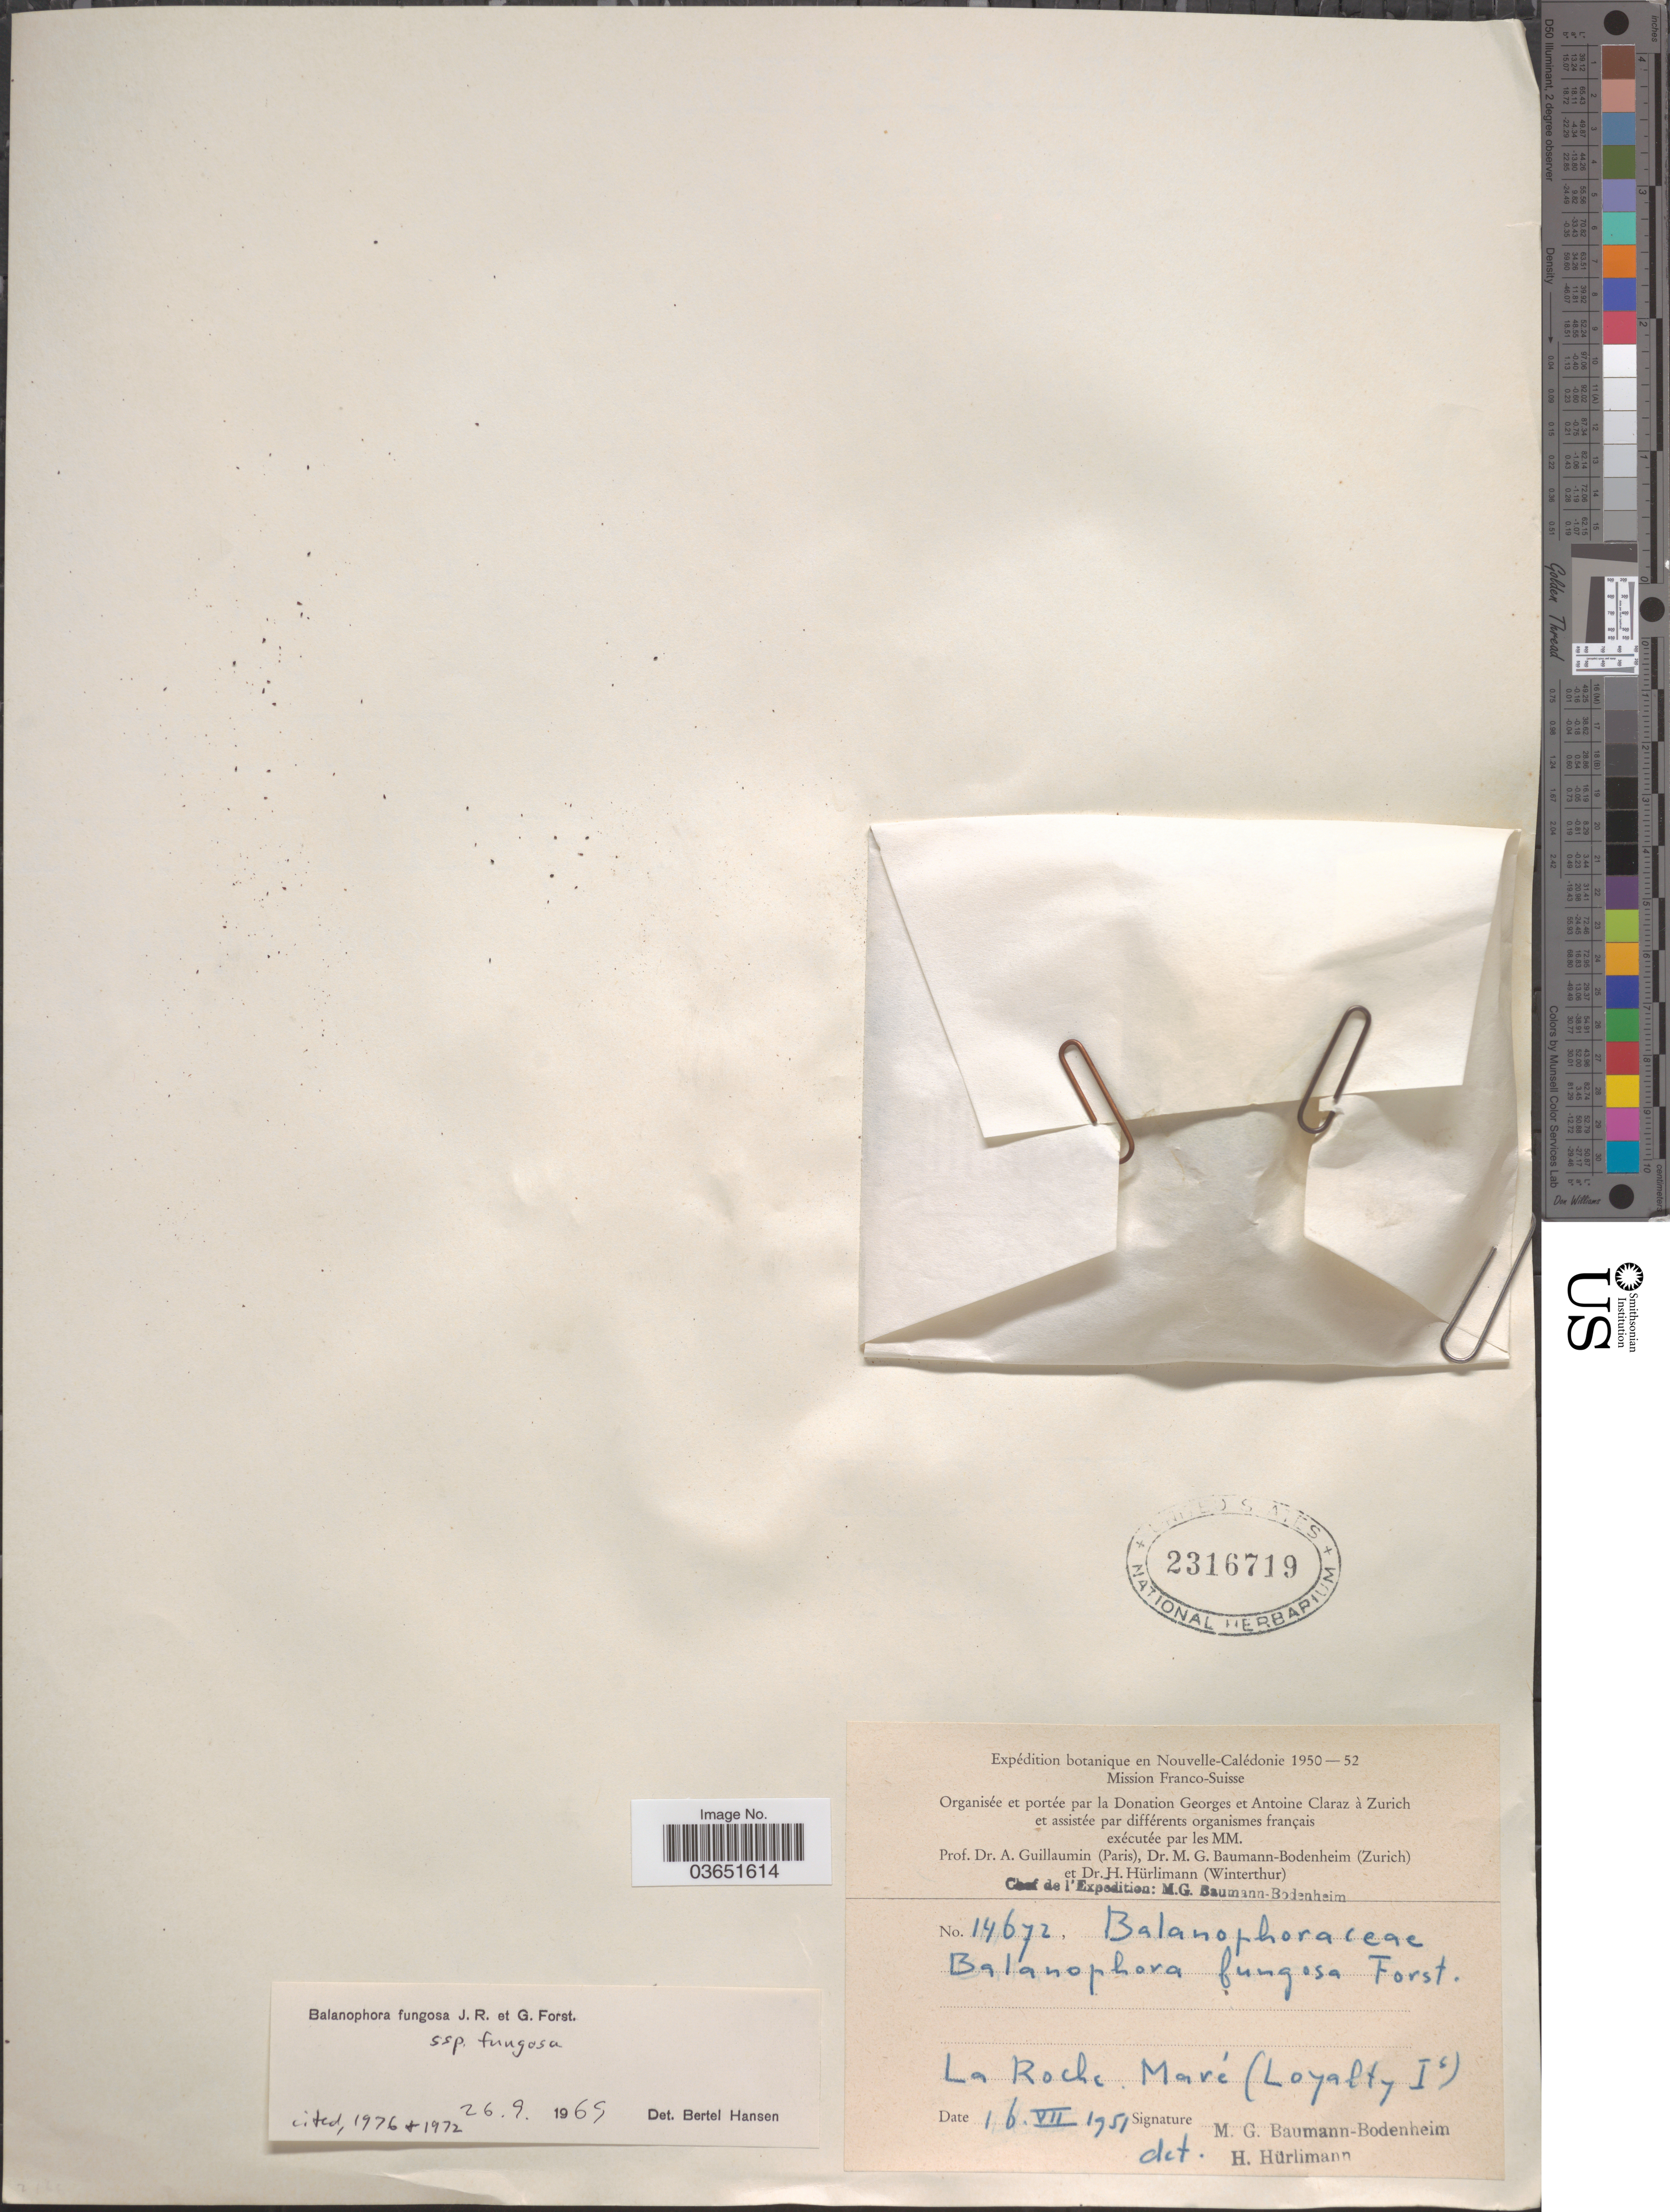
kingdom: Plantae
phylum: Tracheophyta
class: Magnoliopsida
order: Santalales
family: Balanophoraceae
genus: Balanophora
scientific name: Balanophora fungosa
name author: J.R. Forst. & G. Forst.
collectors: M. G. Baumann-Bodenheim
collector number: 14672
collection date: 1951-07-16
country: New Caledonia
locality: Nouvelle-Calédonie. La Roche. Maré (Loyalty Is).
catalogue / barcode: US 2316719